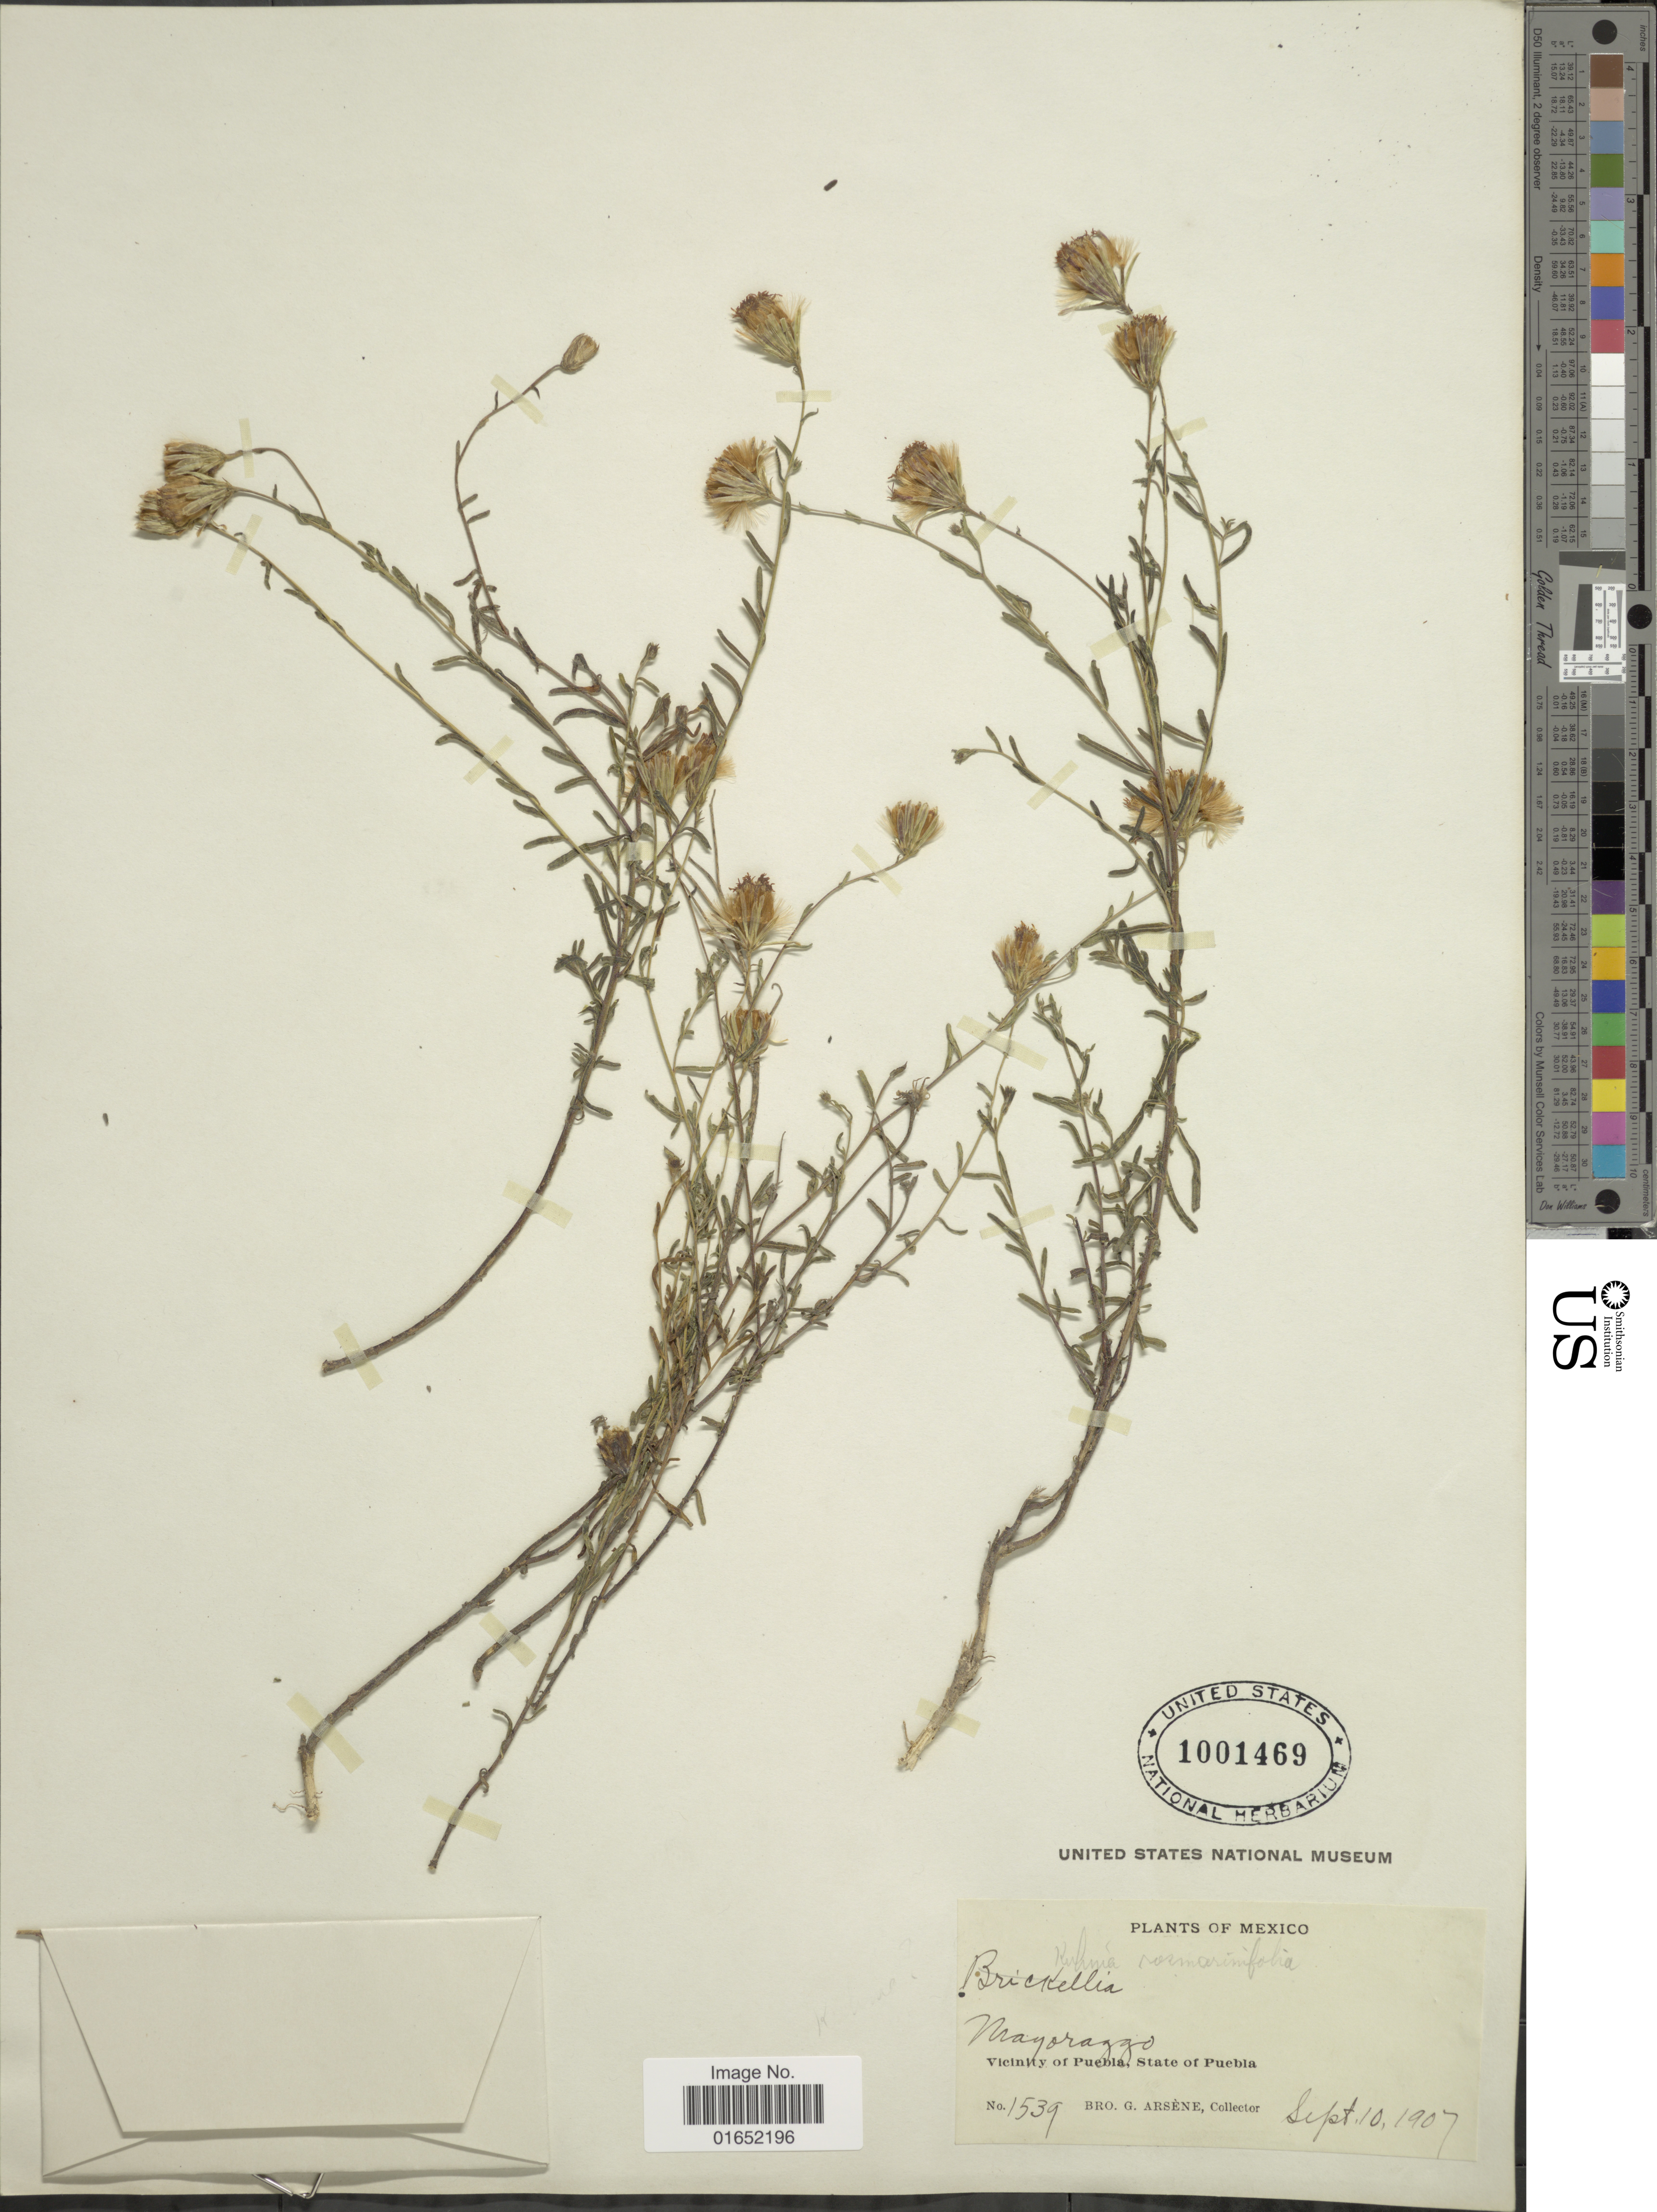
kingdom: Plantae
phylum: Tracheophyta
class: Magnoliopsida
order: Asterales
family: Asteraceae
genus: Brickellia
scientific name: Brickellia rosmarinifolia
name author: (Vent.) W.A. Weber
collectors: Bro. G. Arsène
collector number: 1539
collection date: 1907-09-10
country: Mexico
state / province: Puebla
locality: Mayorazzo, Vicinity of Puebla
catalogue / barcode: US 1001469